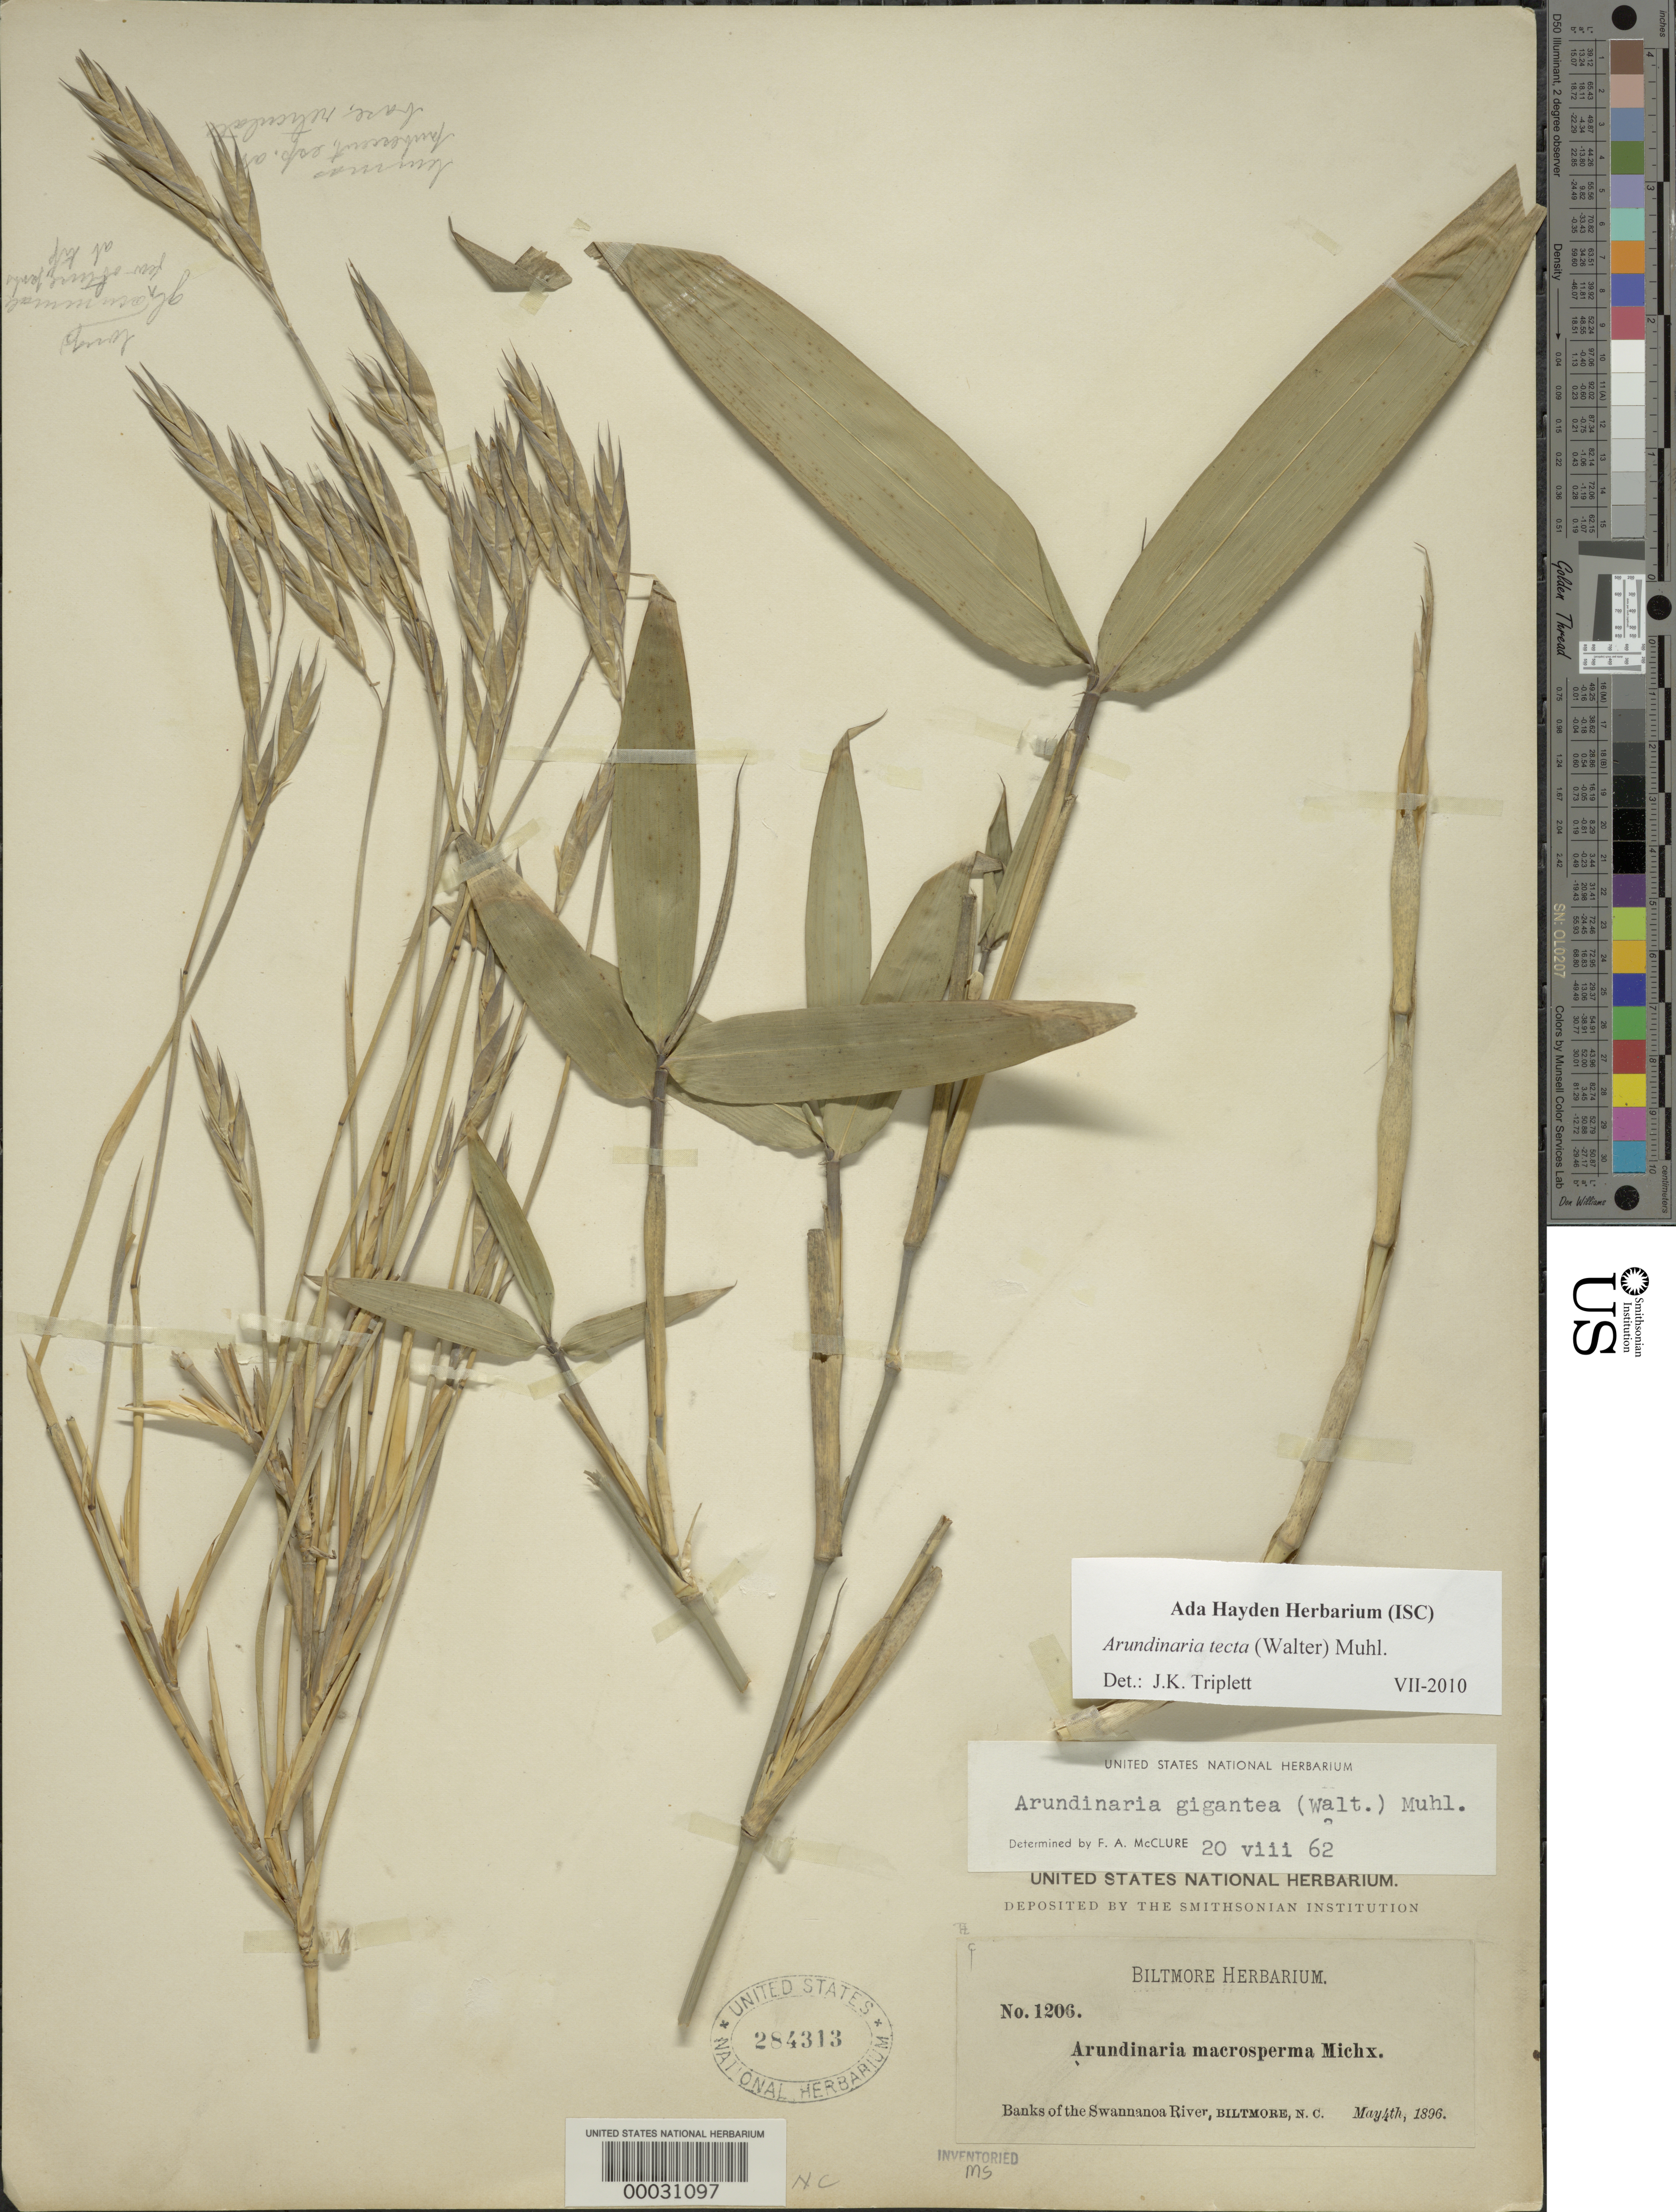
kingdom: Plantae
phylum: Tracheophyta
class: Liliopsida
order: Poales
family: Poaceae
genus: Arundinaria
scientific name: Arundinaria tecta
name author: (Walter) Muhl.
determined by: Triplett, J. K.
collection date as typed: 04 May 1896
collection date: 1896-05-04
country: United States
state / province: North Carolina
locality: Swannanoa river, biltmore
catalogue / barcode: US 284313